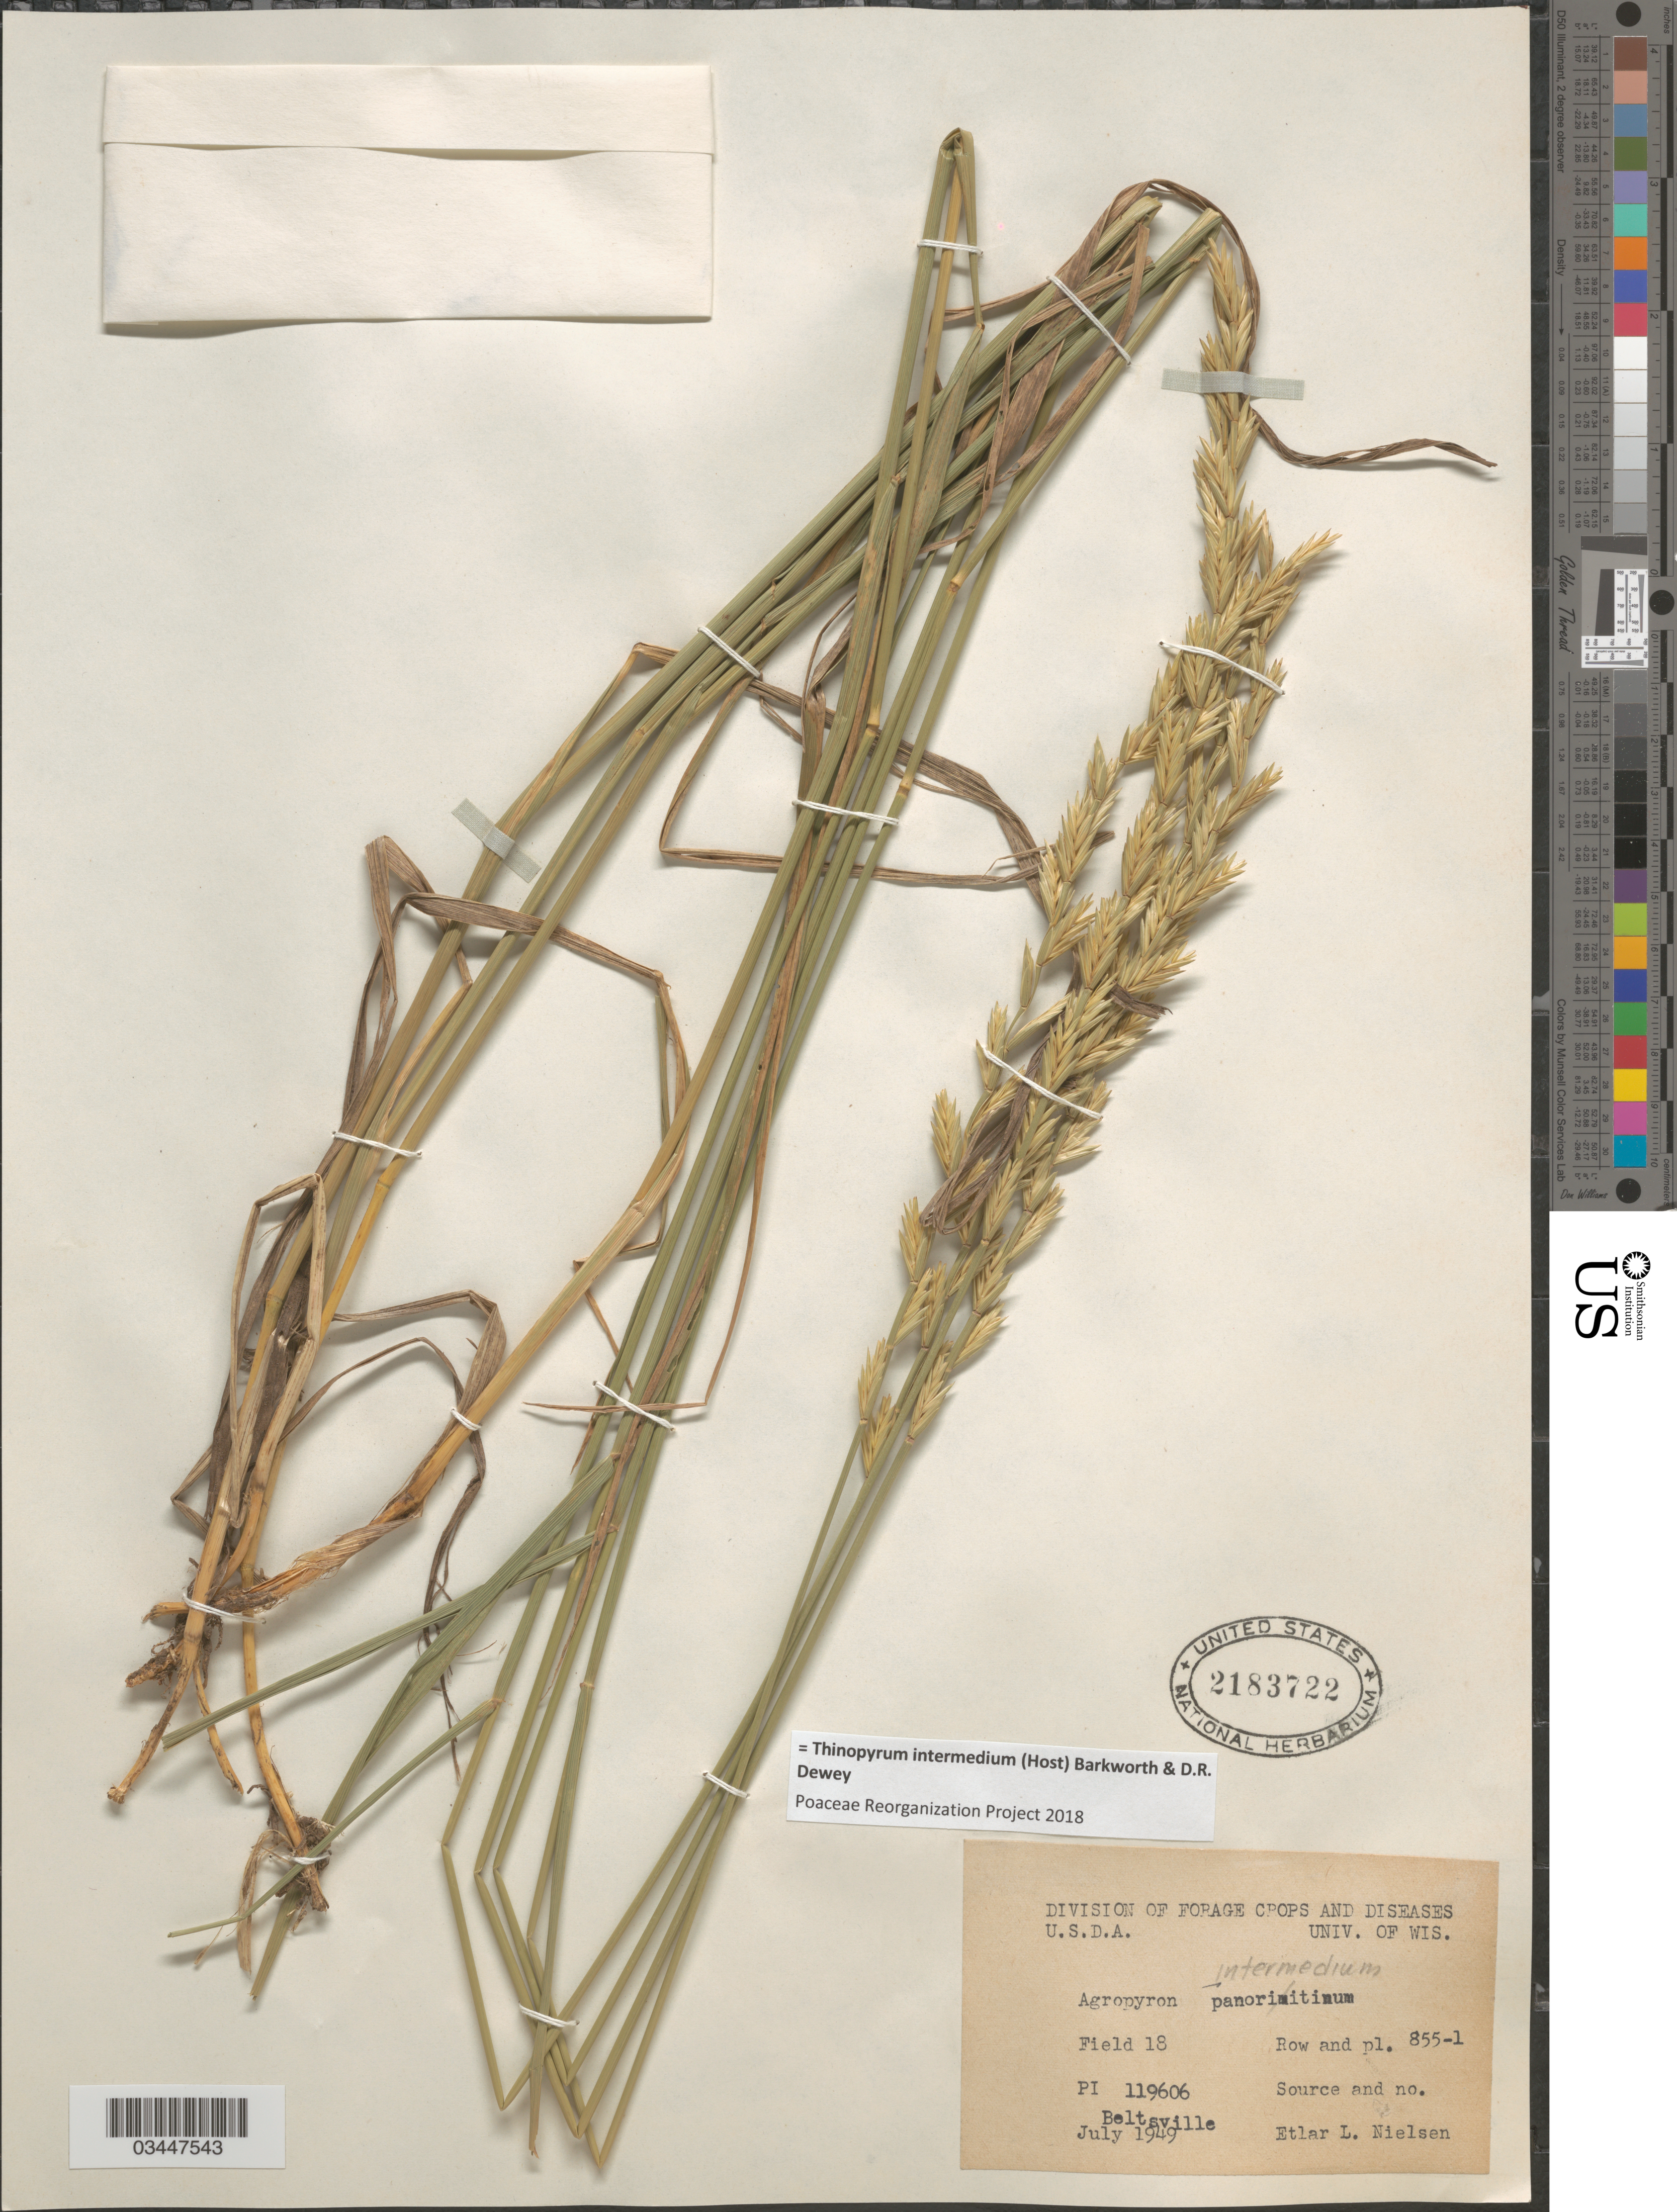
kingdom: Plantae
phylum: Tracheophyta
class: Liliopsida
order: Poales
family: Poaceae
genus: Thinopyrum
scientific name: Thinopyrum intermedium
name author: (Host) Barkworth & Dewey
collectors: E. L. Nielsen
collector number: PI119606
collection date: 1949-07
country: United States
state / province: Washington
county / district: Whitman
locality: Field 18. Row and pl. 855-1. FCD Pullman.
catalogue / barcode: US 2183722